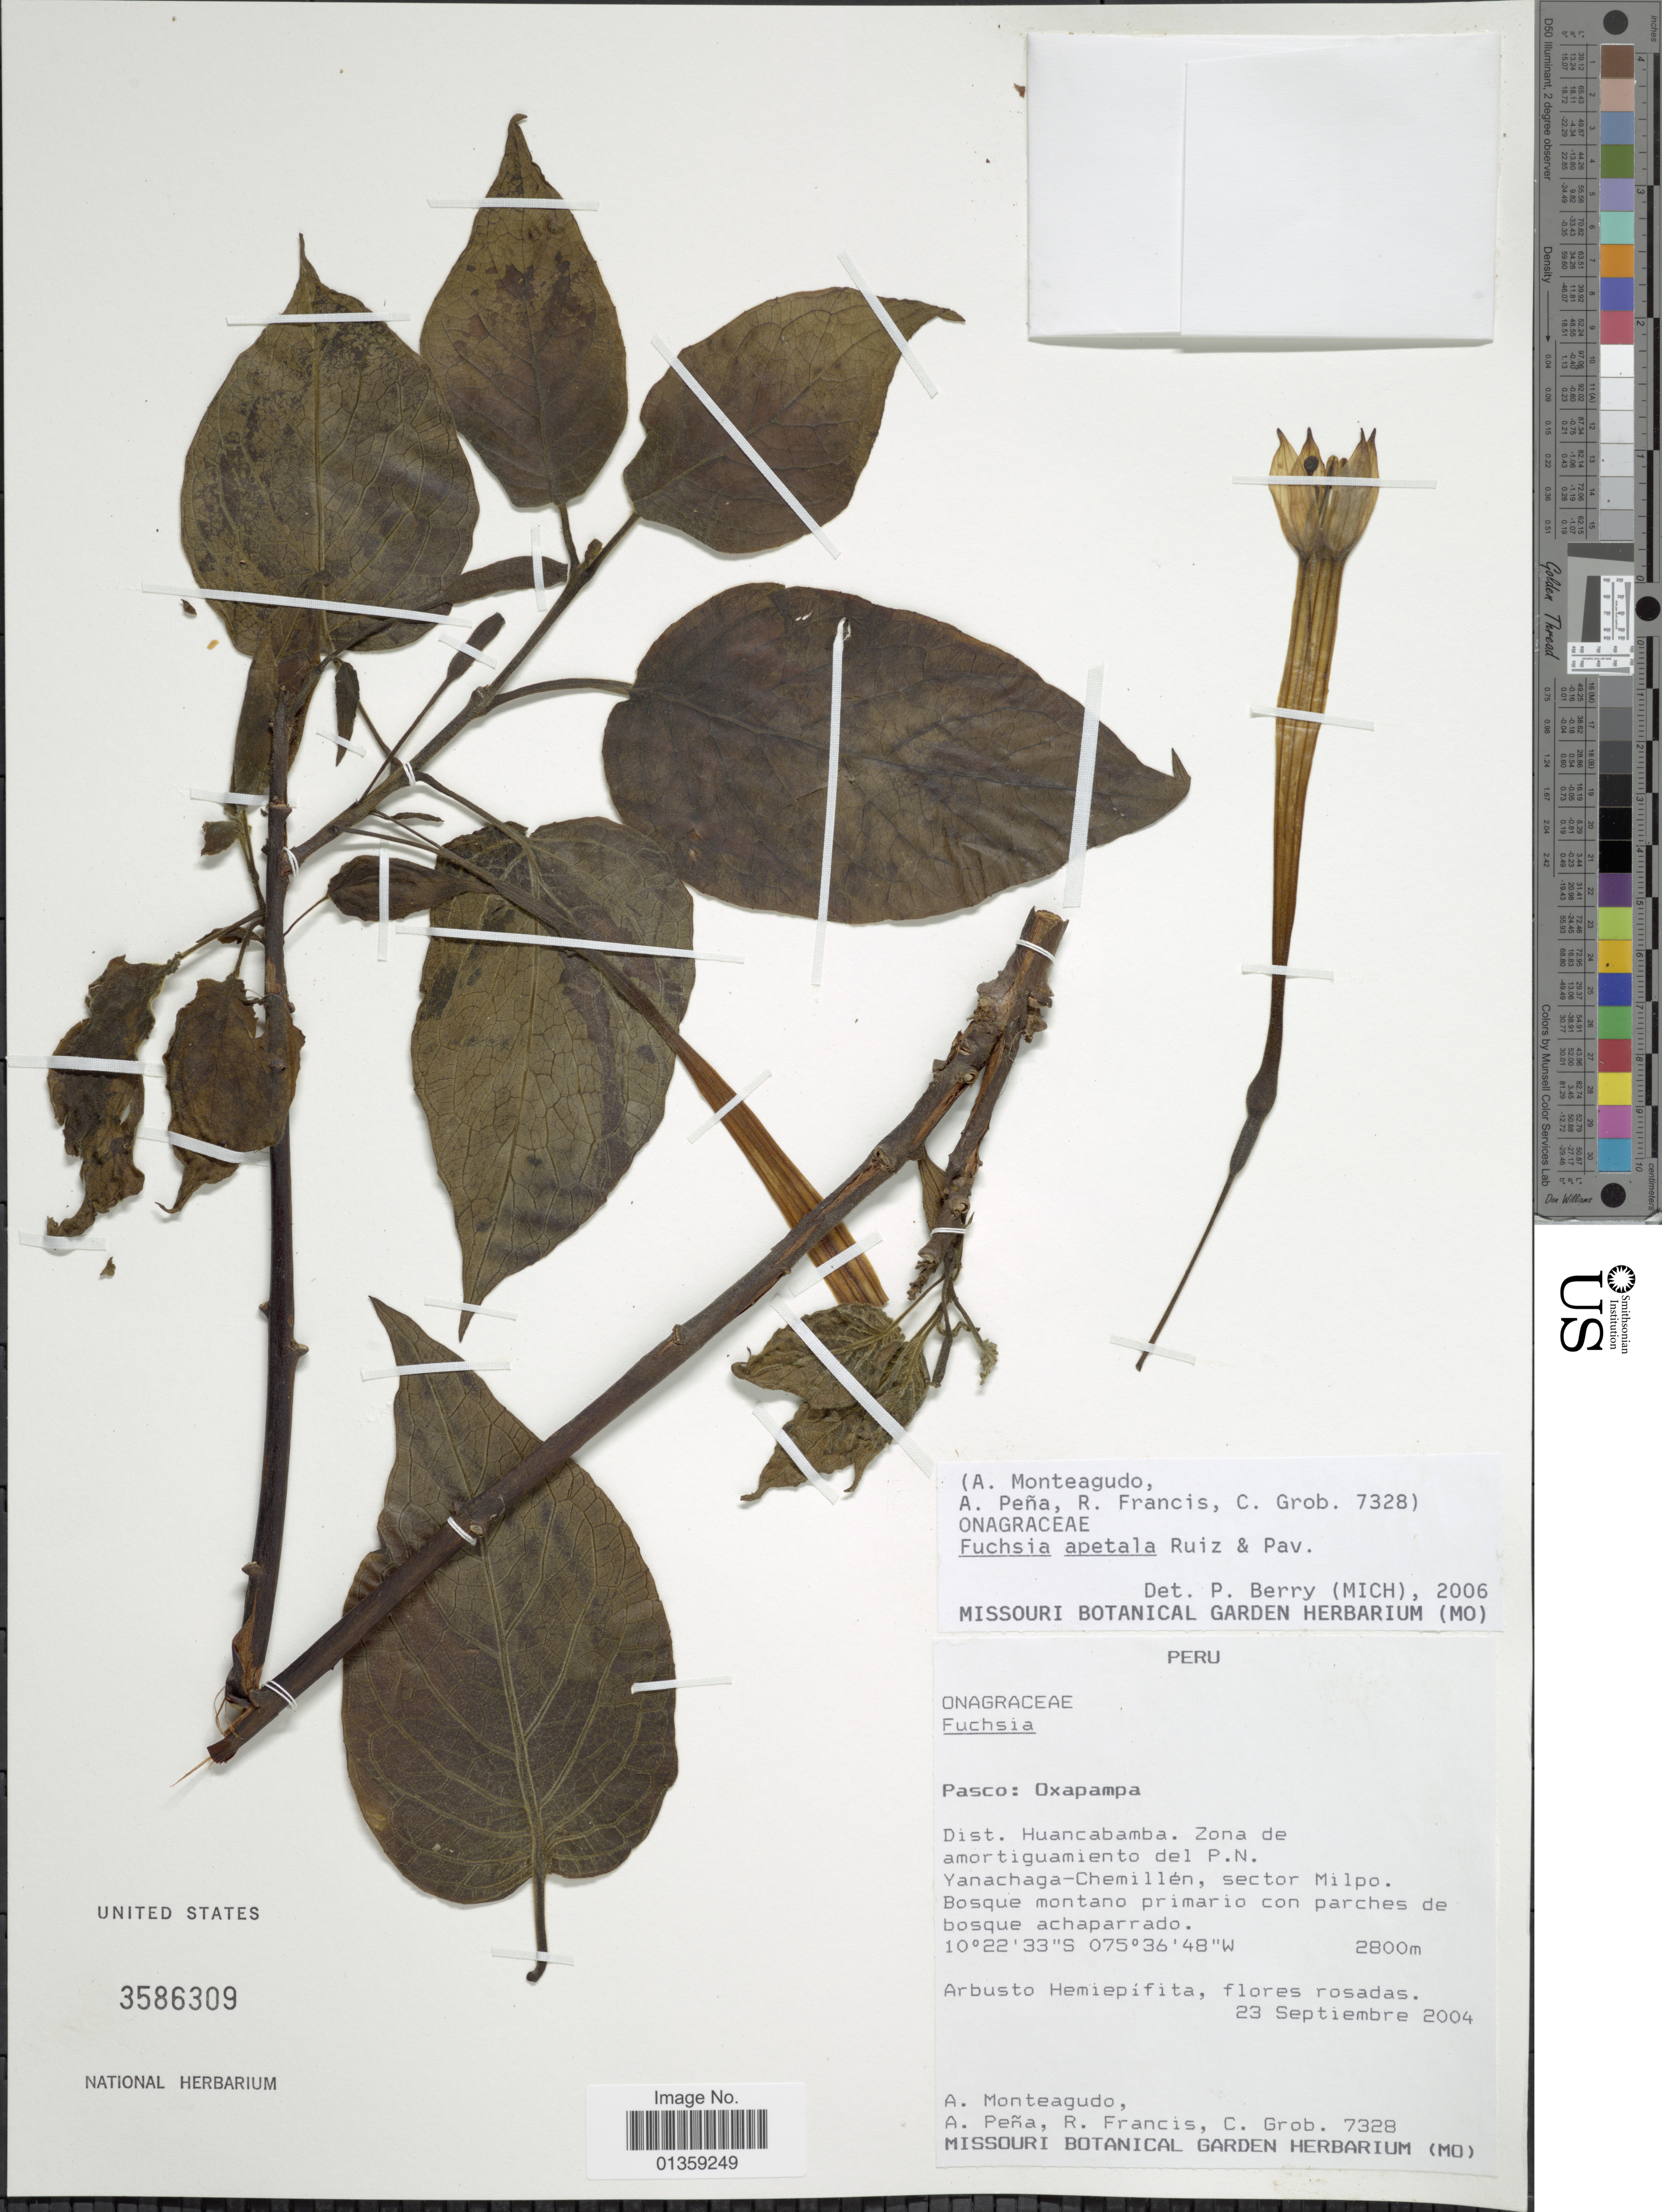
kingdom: Plantae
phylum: Tracheophyta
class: Magnoliopsida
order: Myrtales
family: Onagraceae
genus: Fuchsia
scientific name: Fuchsia apetala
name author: Ruiz & Pav.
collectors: A. Monteagudo, A. Peña, R. Francis & C. Grob.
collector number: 7328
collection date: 2004-09-23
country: Peru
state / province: Pasco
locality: Oxapampa, Dist. Huancabamba. Zona de amortiguamiento del P.N. Yanachaga-Chemillén, sector Milpo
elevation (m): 2800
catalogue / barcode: US 3586309